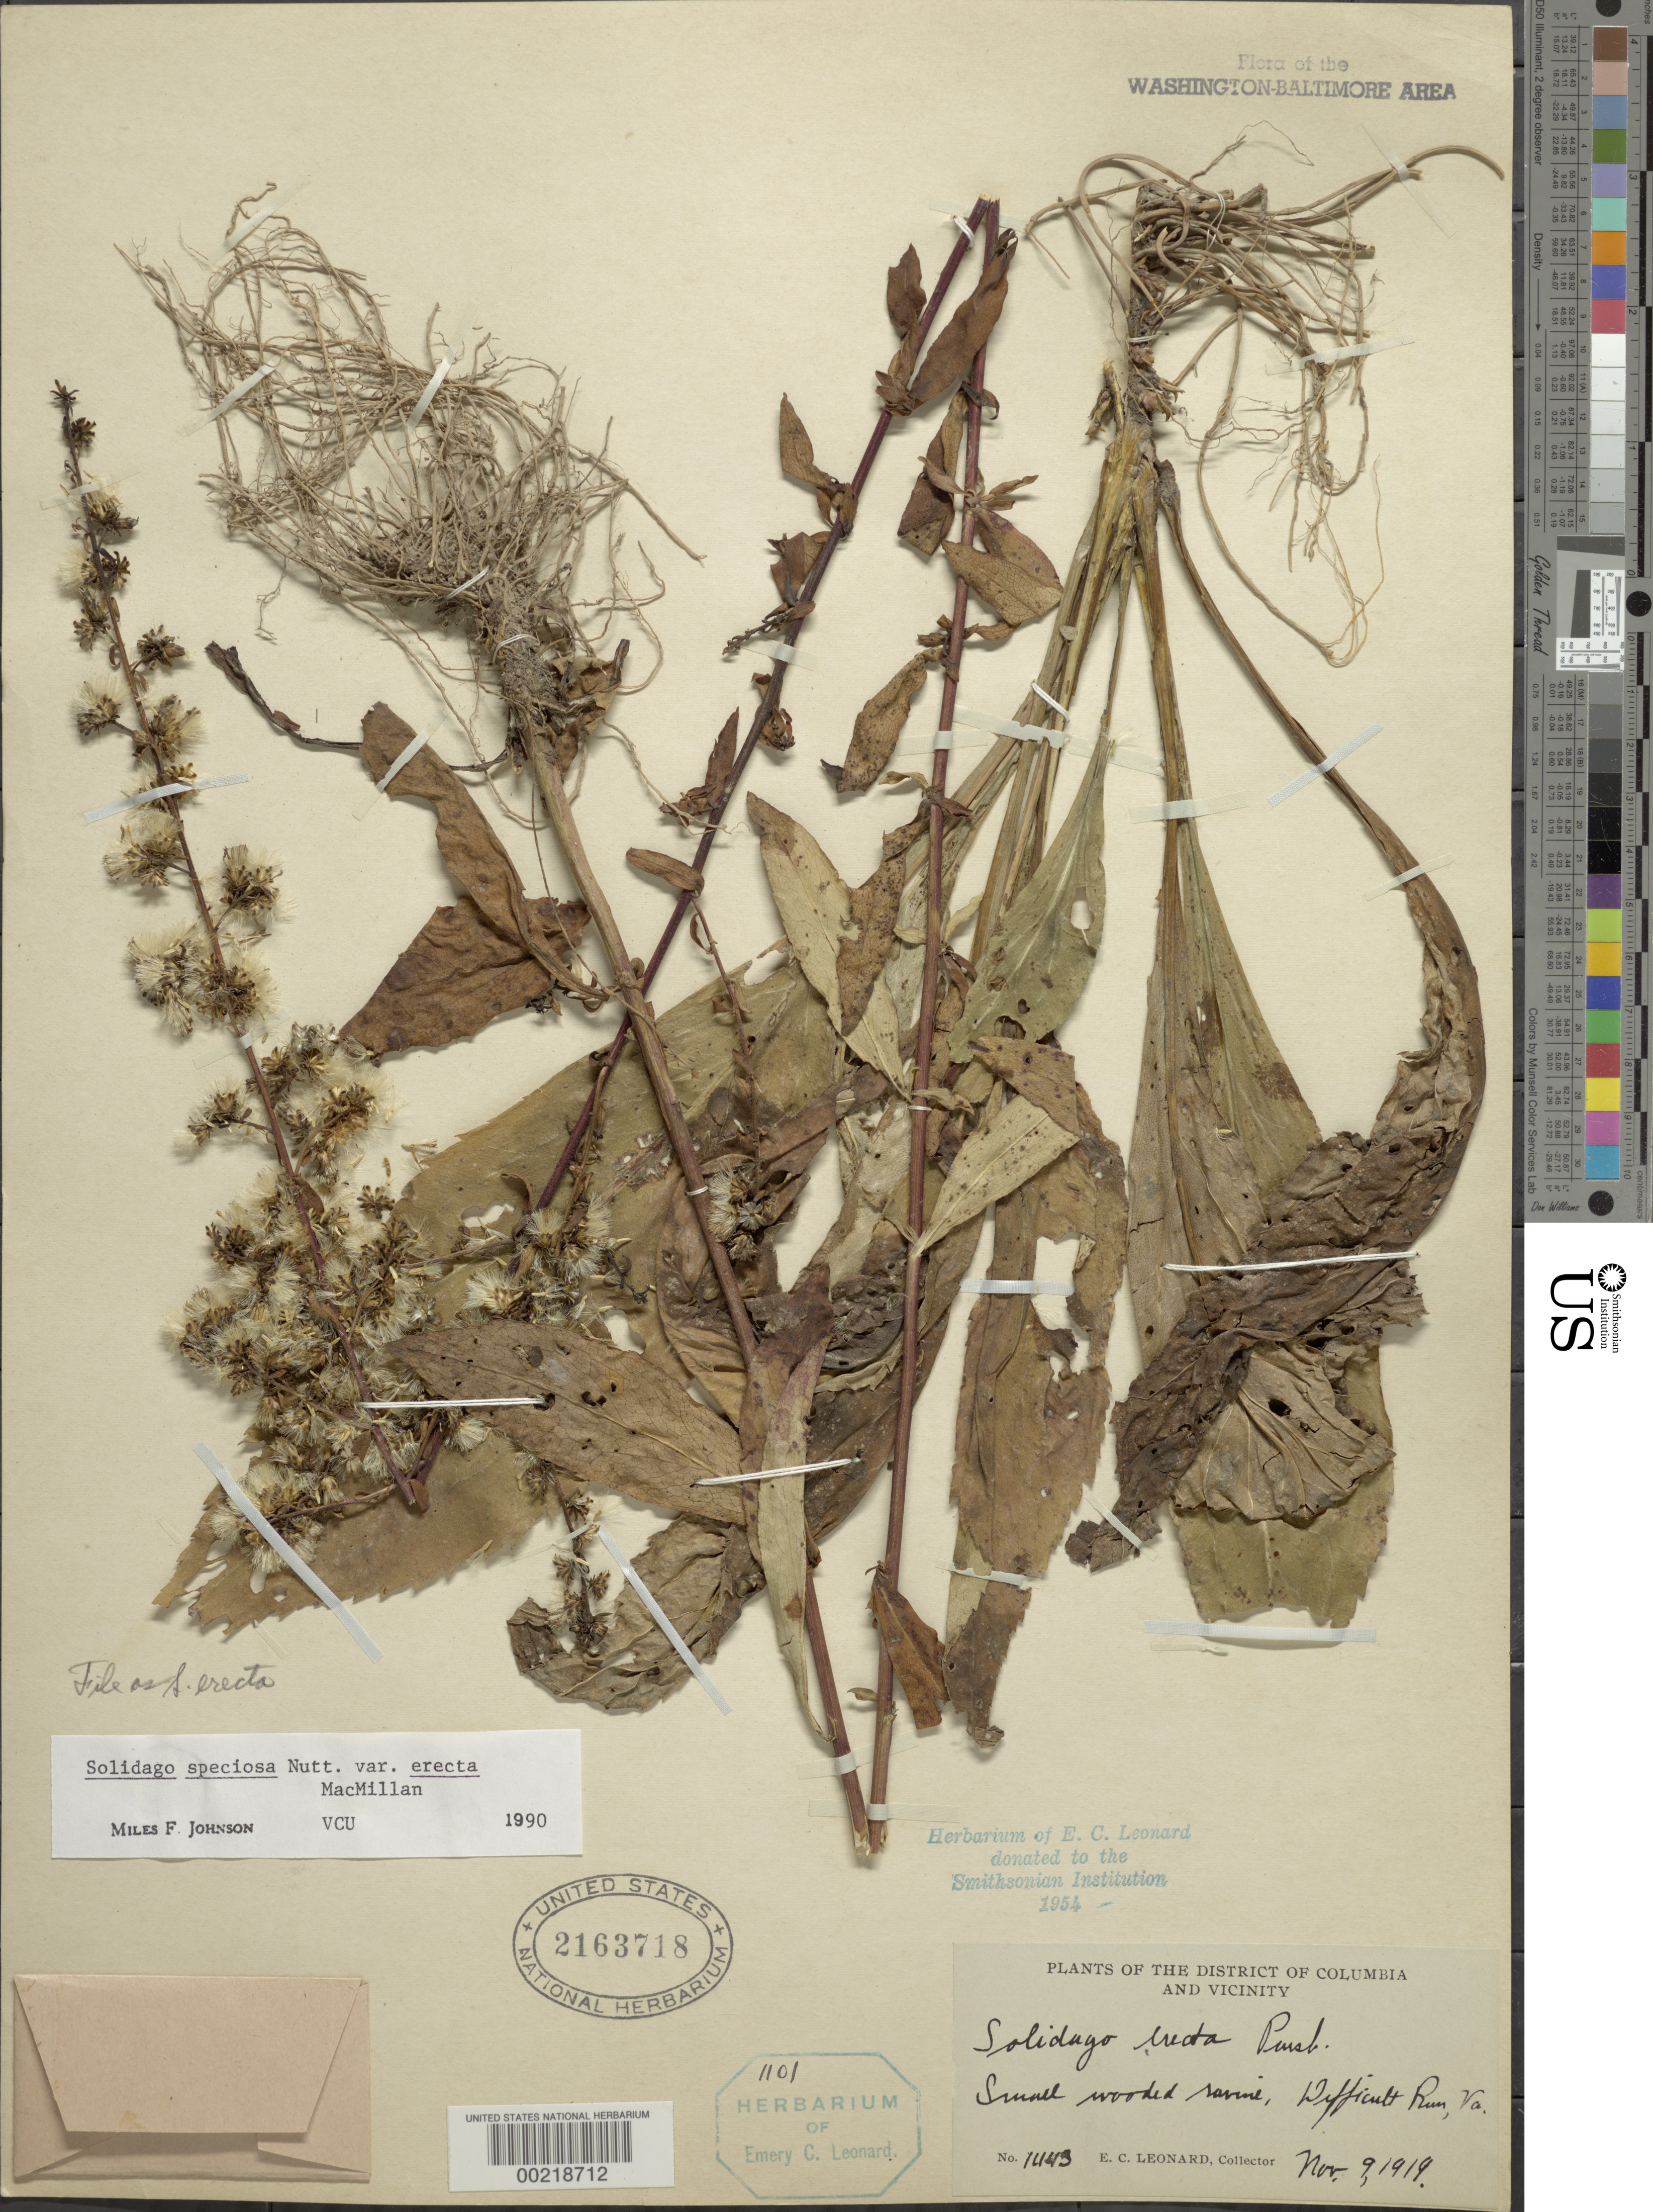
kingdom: Plantae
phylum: Tracheophyta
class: Magnoliopsida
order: Asterales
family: Asteraceae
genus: Solidago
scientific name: Solidago speciosa var. erecta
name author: (Pursh) MacMill.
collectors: E. C. Leonard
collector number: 1443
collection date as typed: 09 Nov 1919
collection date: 1919-11-09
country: United States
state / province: Virginia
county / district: Fairfax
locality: Difficult Run C. & O. Canal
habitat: Wooded ravine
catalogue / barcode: US 2163718